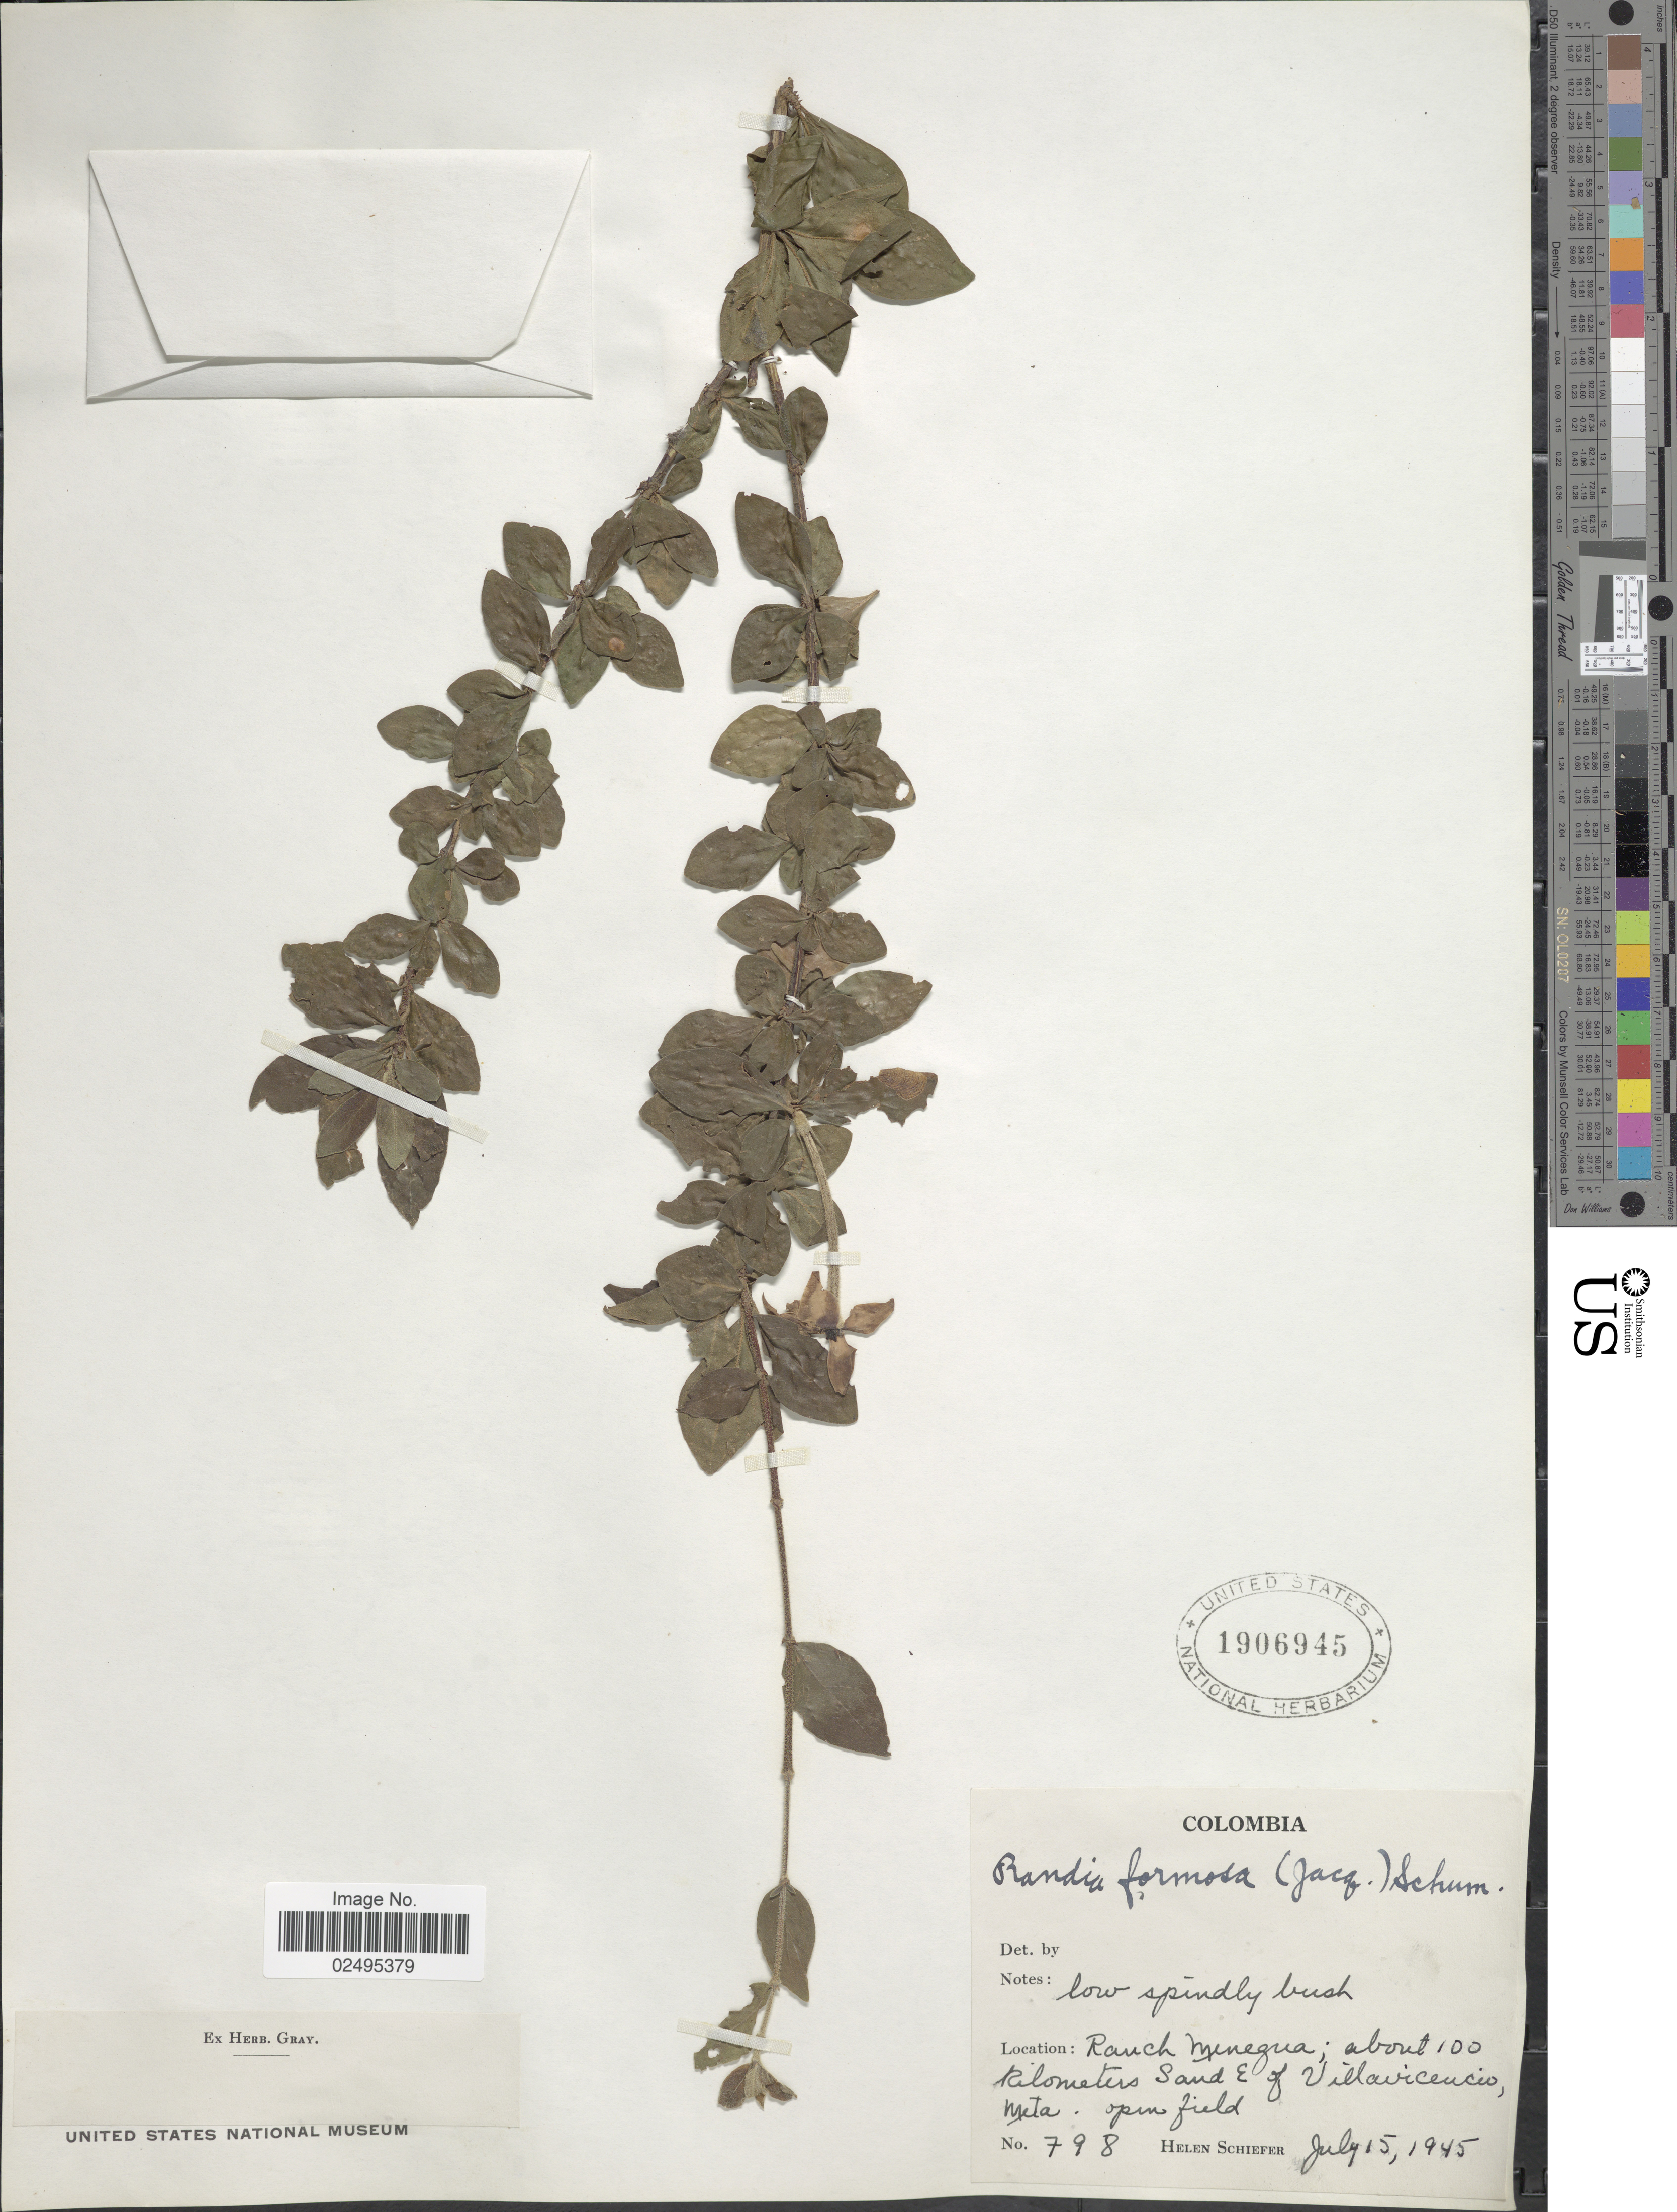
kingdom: Plantae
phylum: Tracheophyta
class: Magnoliopsida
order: Gentianales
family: Rubiaceae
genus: Rosenbergiodendron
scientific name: Rosenbergiodendron formosum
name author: (Jacq.) Fagerl.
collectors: H. Schiefer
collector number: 798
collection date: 1945-07-15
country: Colombia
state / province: Meta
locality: Ranch Menegua; about 100 kilomters Sand E of Villavicencio, open field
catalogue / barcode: US 1906945